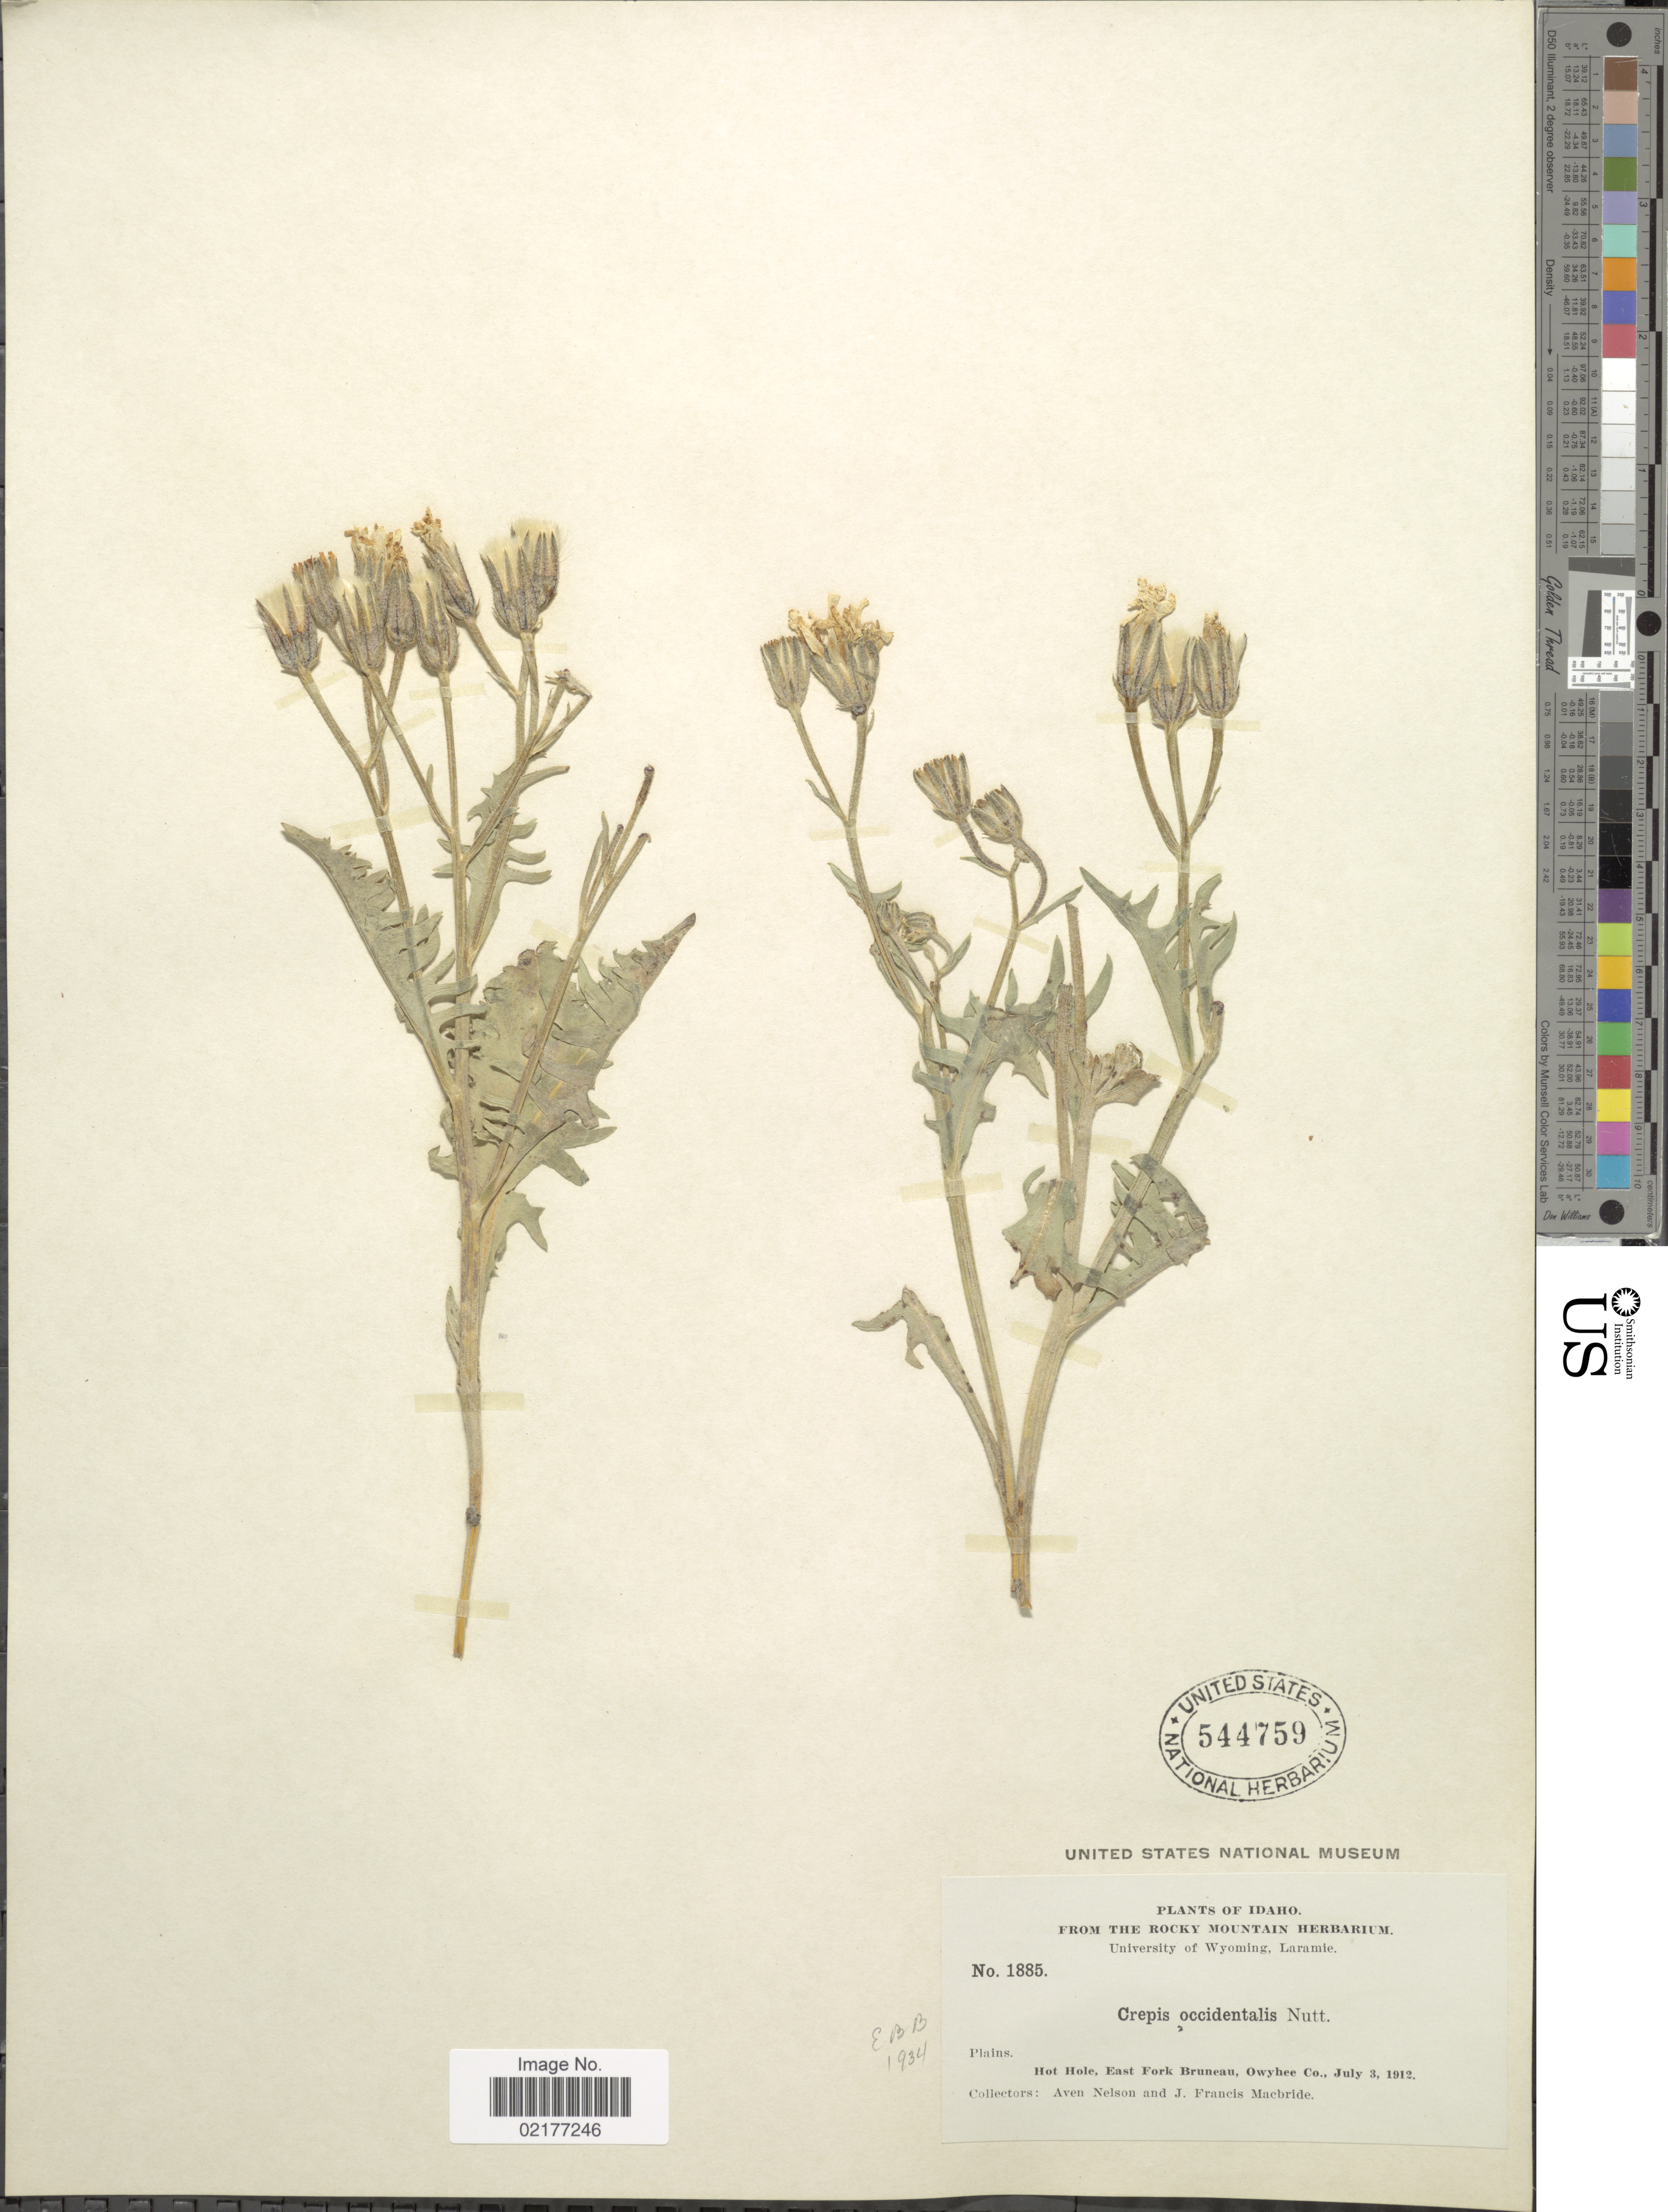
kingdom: Plantae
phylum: Tracheophyta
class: Magnoliopsida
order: Asterales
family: Asteraceae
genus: Crepis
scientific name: Crepis occidentalis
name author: Nutt.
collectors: A. Nelson & J. F. Macbride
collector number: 1885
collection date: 1912-07-03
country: United States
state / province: Idaho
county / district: Owyhee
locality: Hot Hole, East Fork Bruneau, Owyhee Co.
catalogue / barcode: US 544759